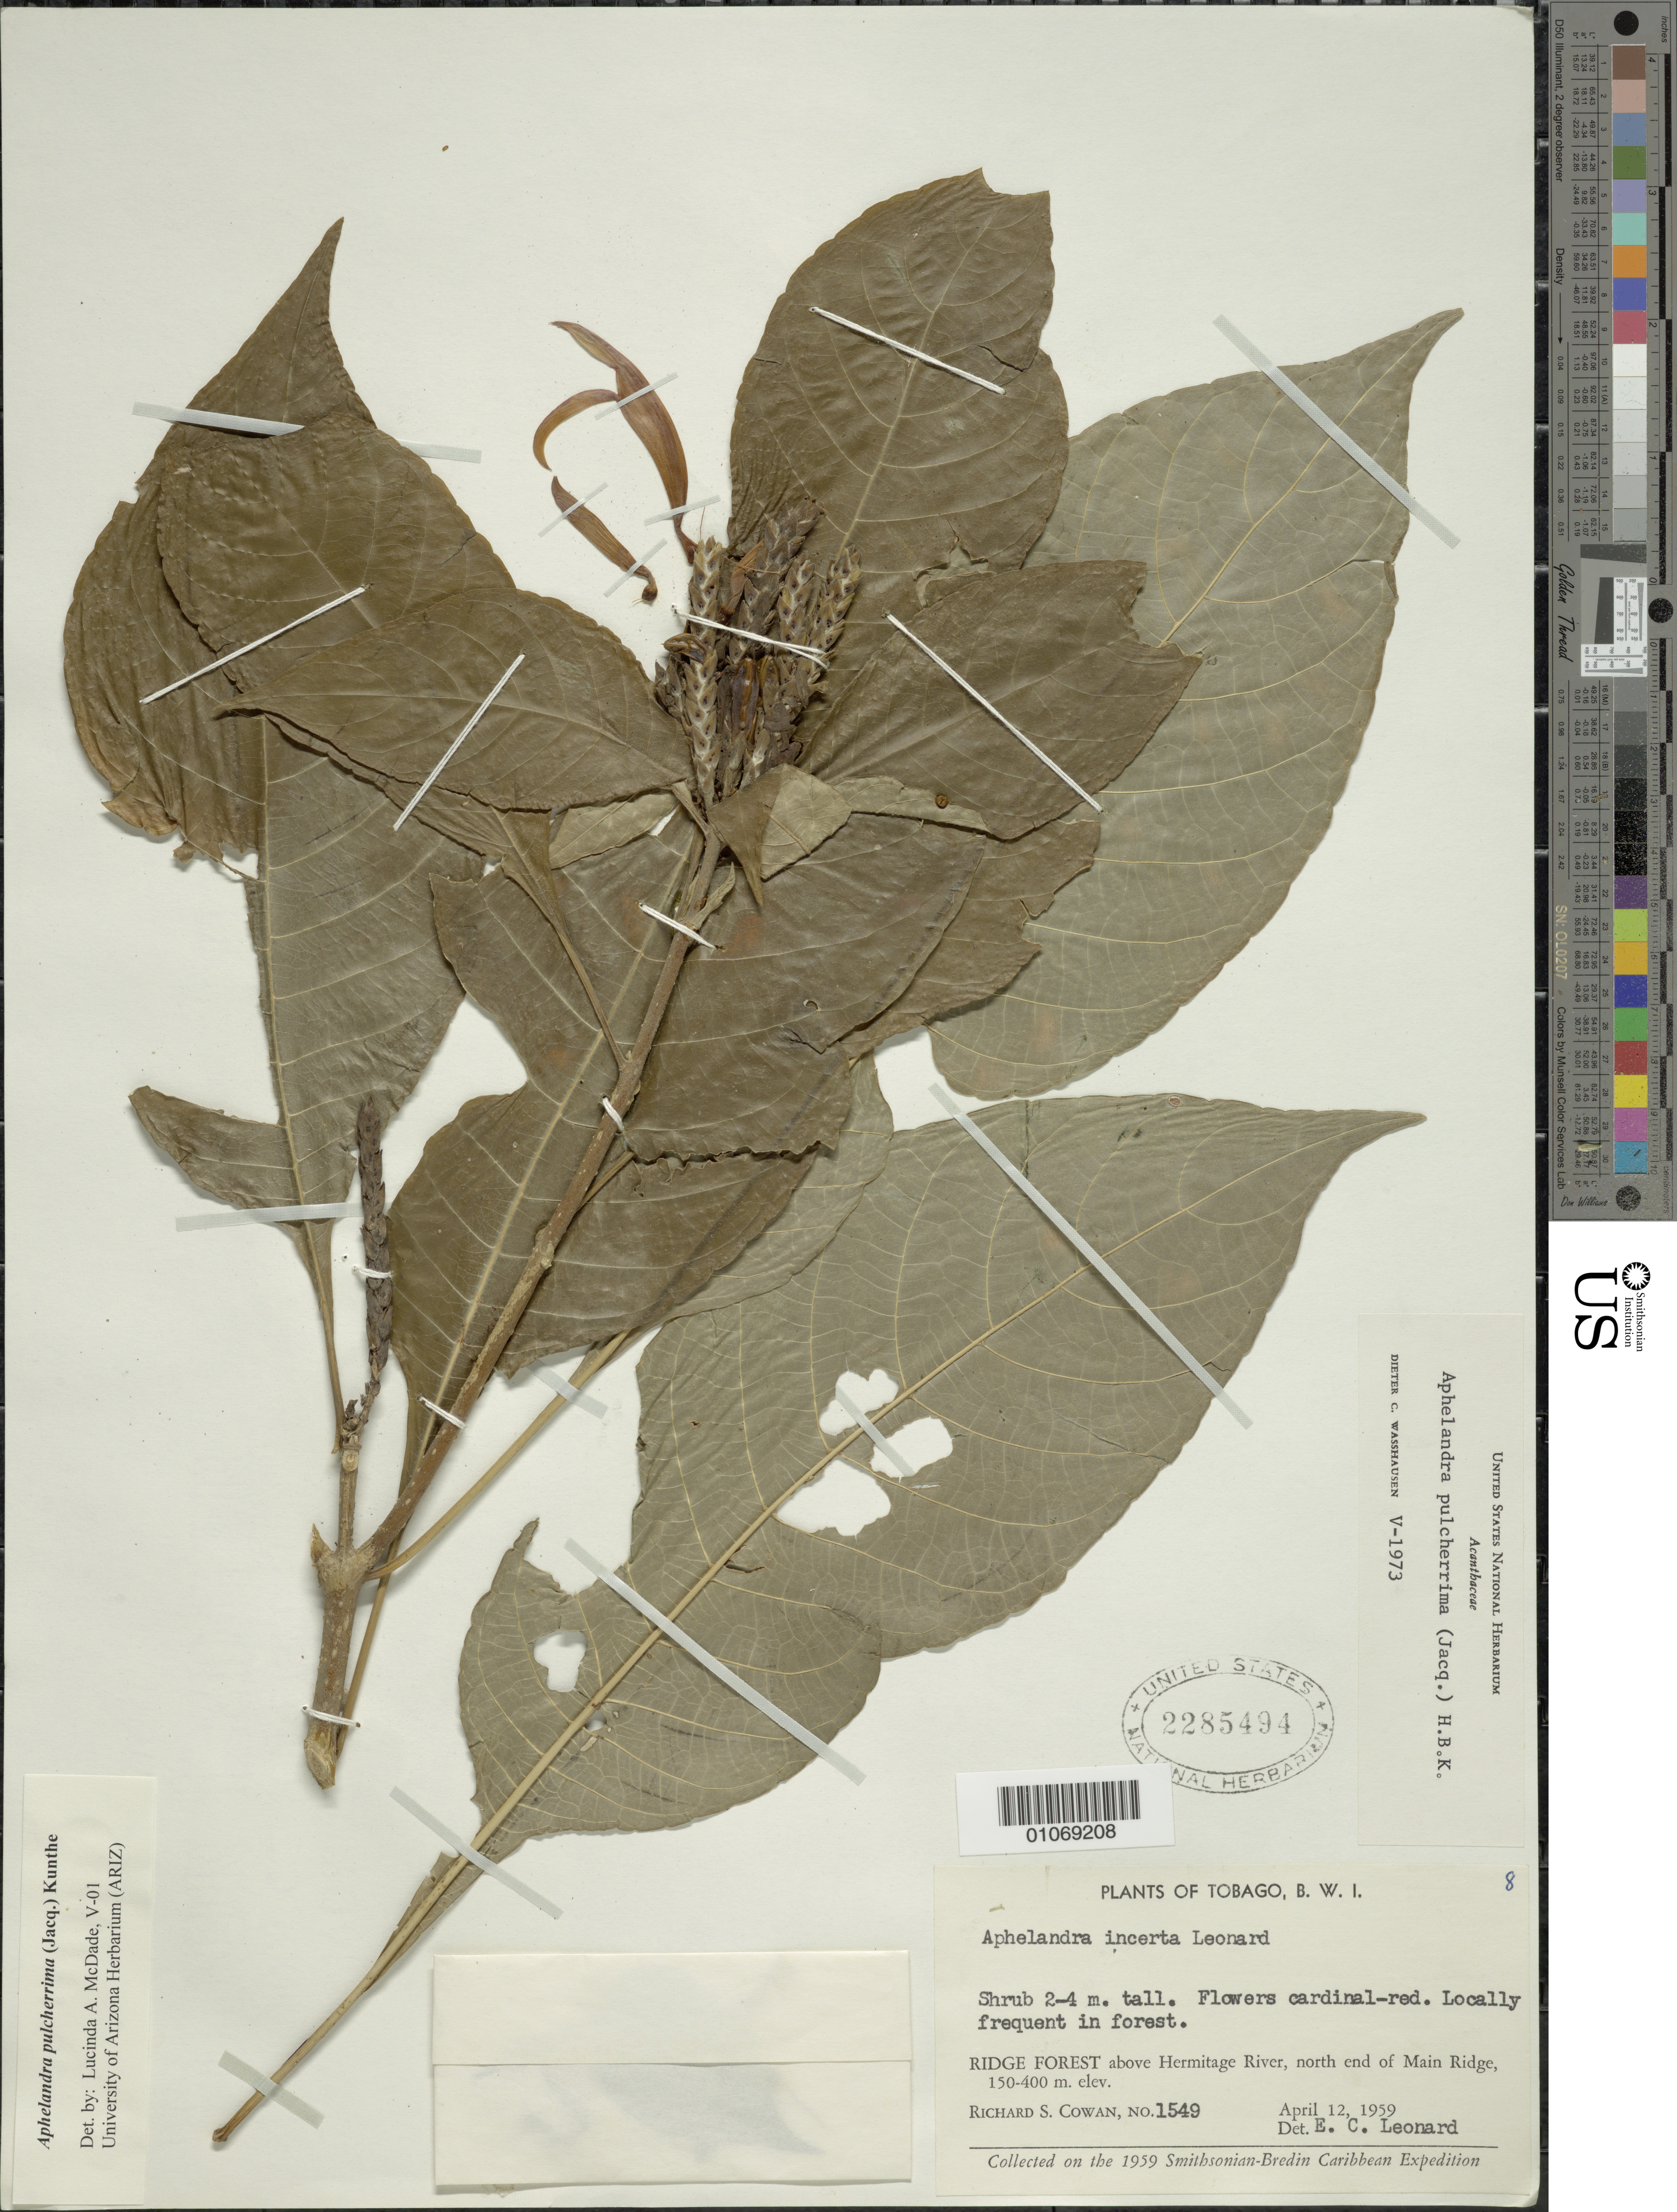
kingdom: Plantae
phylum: Tracheophyta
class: Magnoliopsida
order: Lamiales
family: Acanthaceae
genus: Aphelandra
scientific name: Aphelandra pulcherrima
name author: (Jacq.) Kunth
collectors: R. S. Cowan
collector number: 1549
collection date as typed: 12 Apr 1959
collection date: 1959-04-12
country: Trinidad and Tobago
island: Tobago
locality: Ridge forest above hermitage River, north end of Main Ridge. Locally frequent in forest.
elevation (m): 150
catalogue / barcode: US 2285494